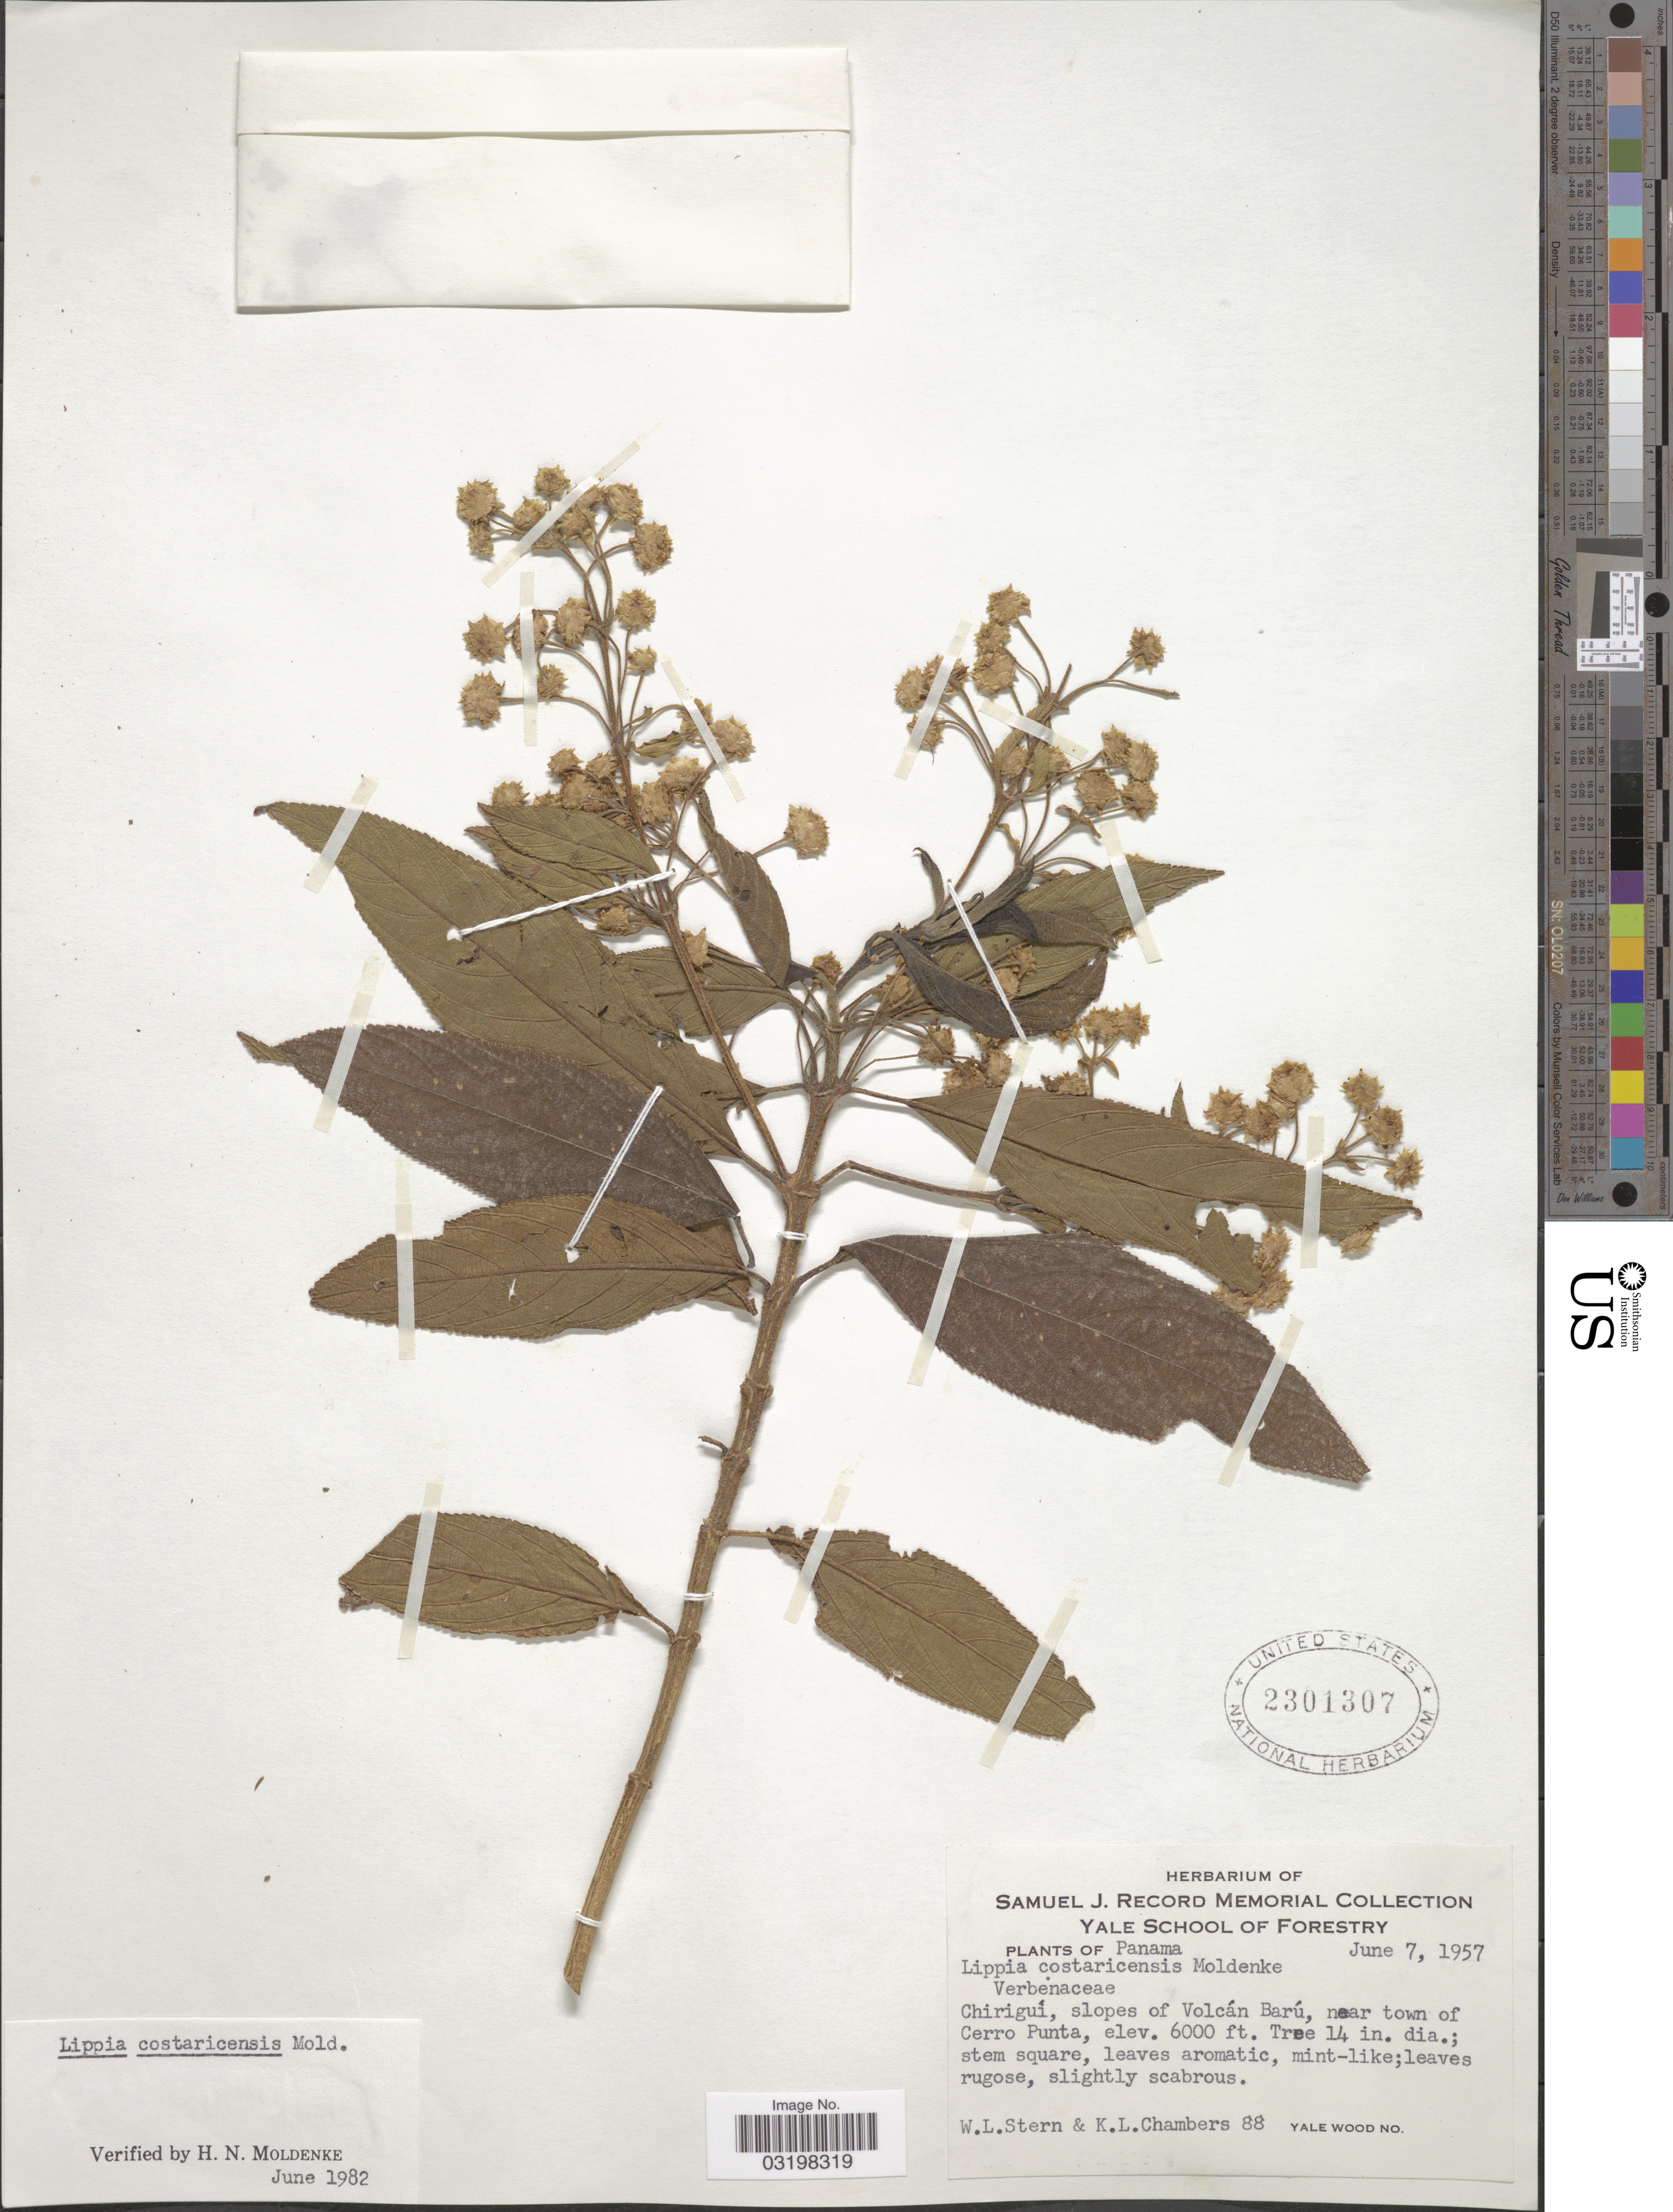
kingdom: Plantae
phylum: Tracheophyta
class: Magnoliopsida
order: Lamiales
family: Verbenaceae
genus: Lippia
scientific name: Lippia myriocephala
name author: Schltdl. & Cham.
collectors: W. L. Stern & K. Chambers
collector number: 88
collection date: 1957-06-07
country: Panama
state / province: Chiriqui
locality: Slopes of Volcán Barú, near town of Cerro Punta.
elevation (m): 1829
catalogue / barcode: US 2301307